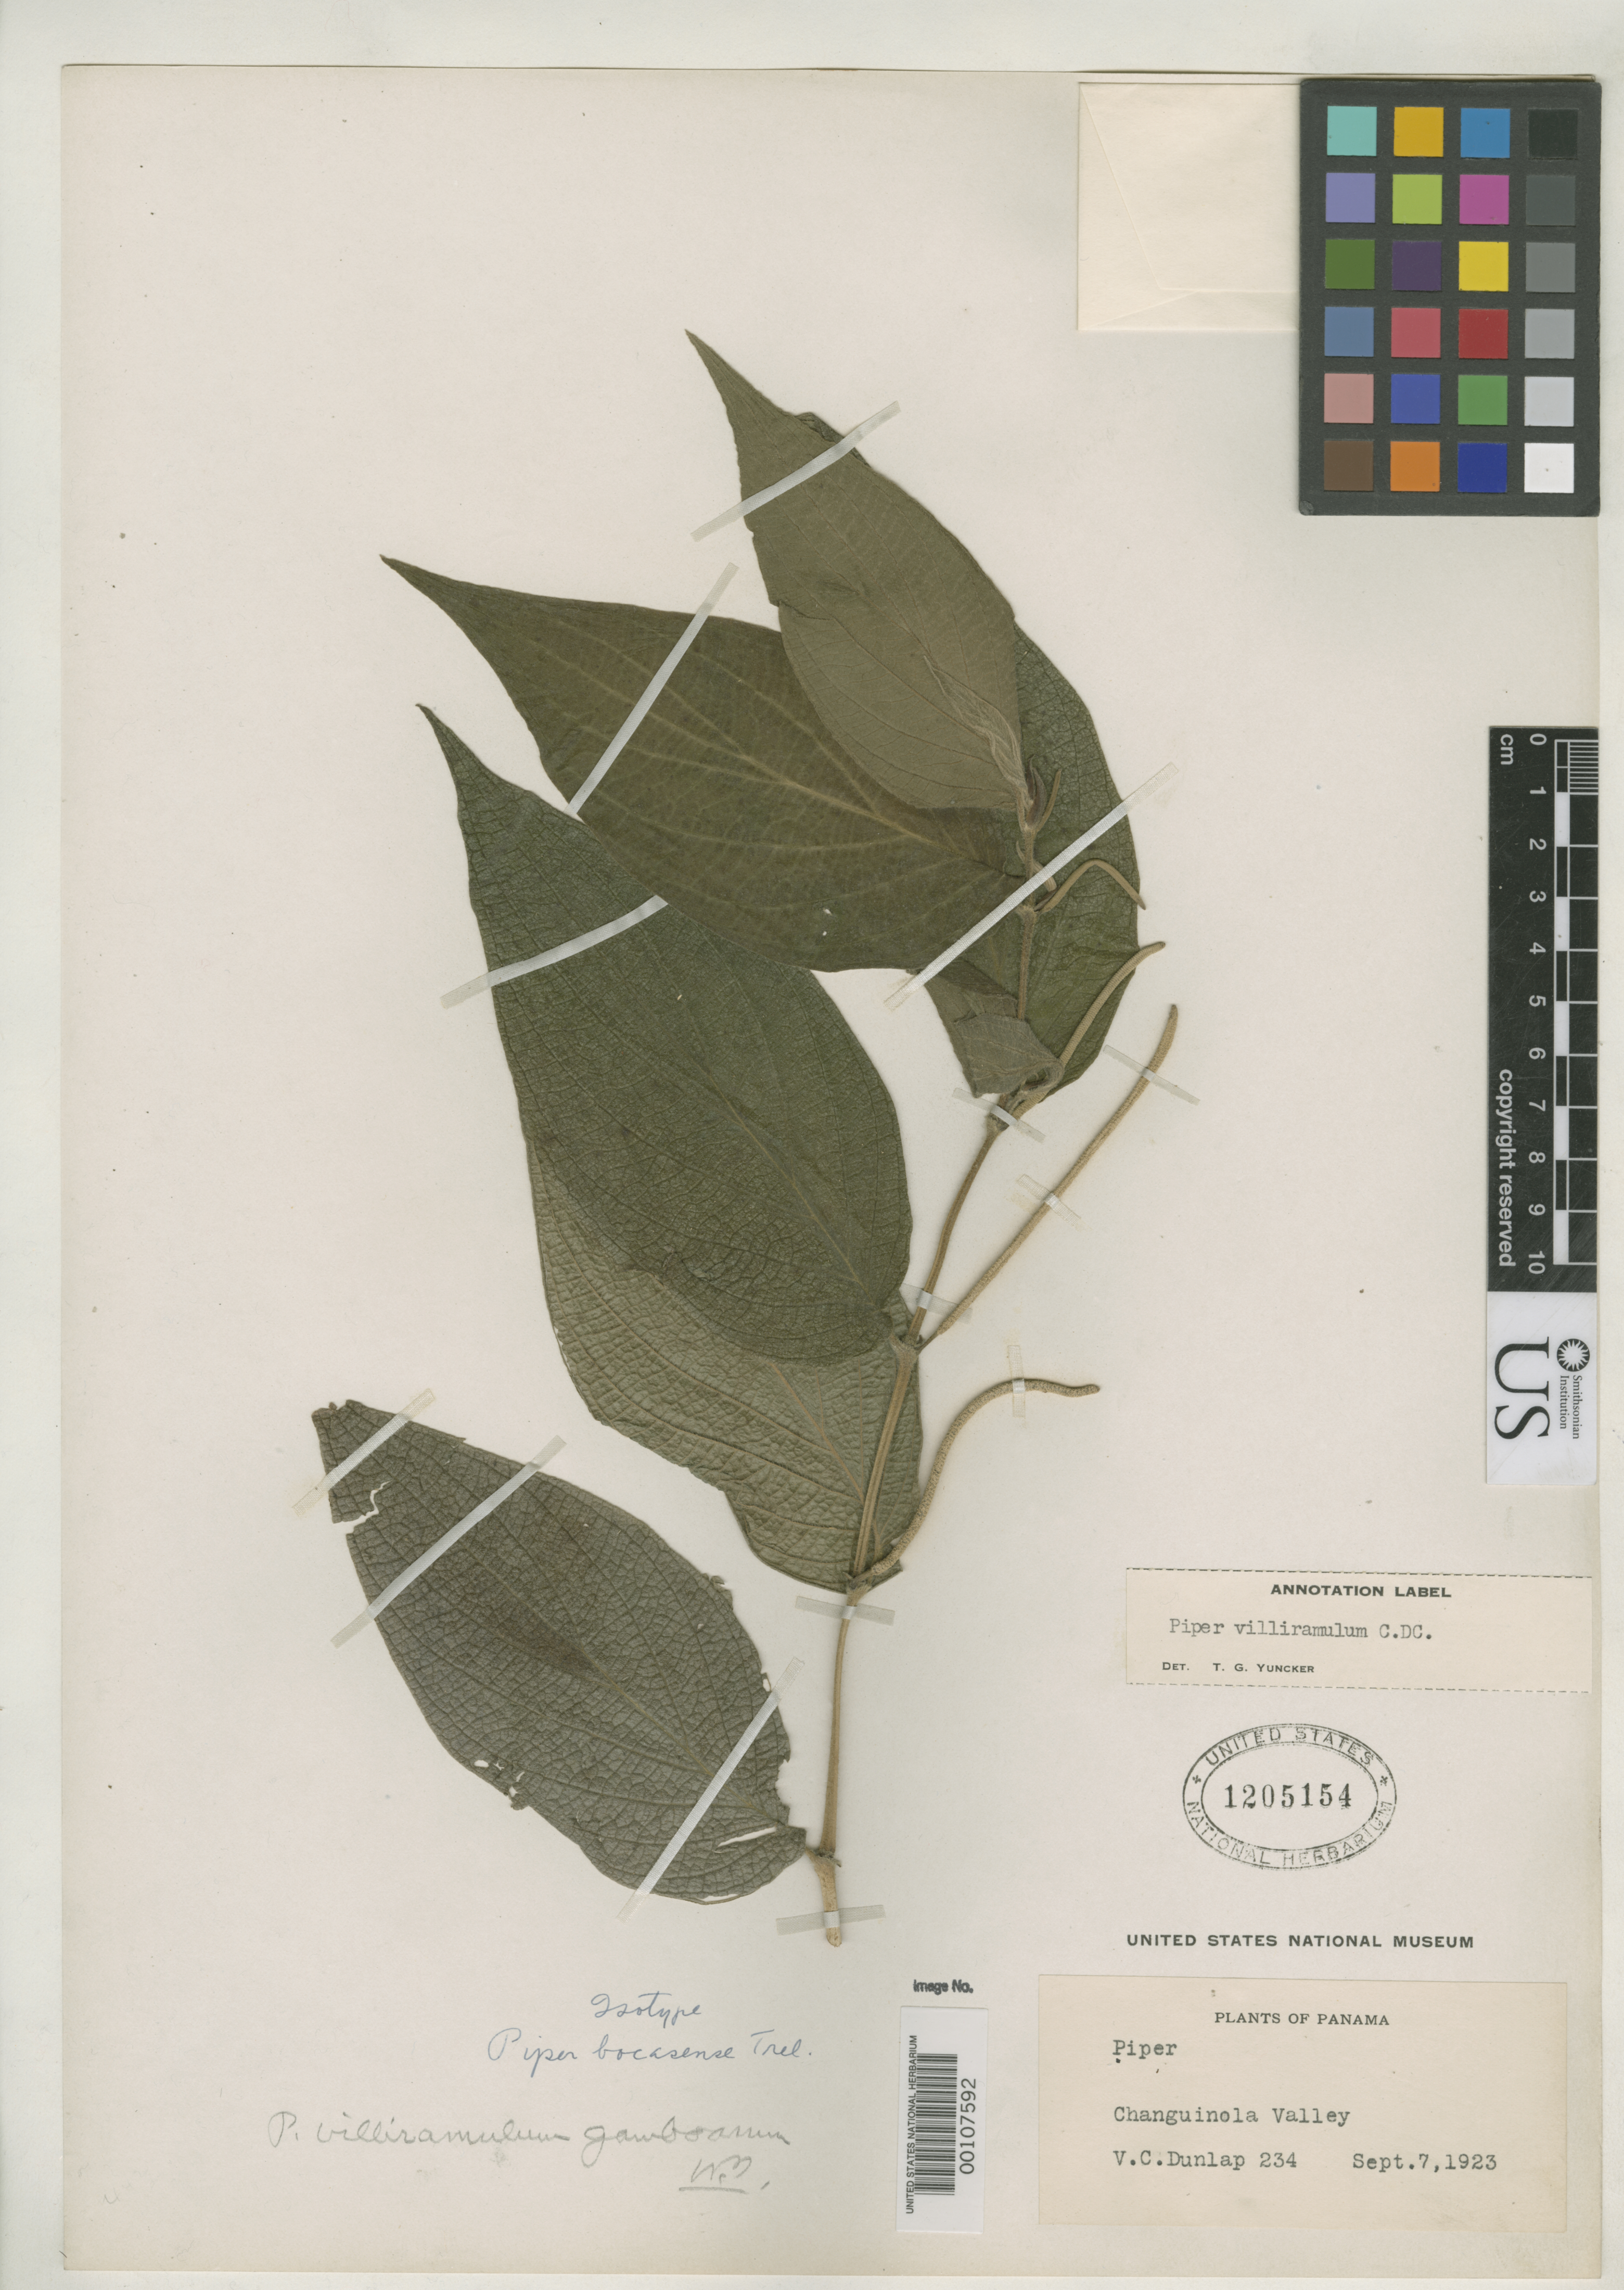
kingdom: Plantae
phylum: Tracheophyta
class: Magnoliopsida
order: Piperales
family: Piperaceae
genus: Piper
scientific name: Piper bocasense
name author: Trel. in Standl.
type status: Isotype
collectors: V. C. Dunlap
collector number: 234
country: Panama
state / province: Bocas del Toro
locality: Changuinola Valley.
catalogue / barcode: US 1205154